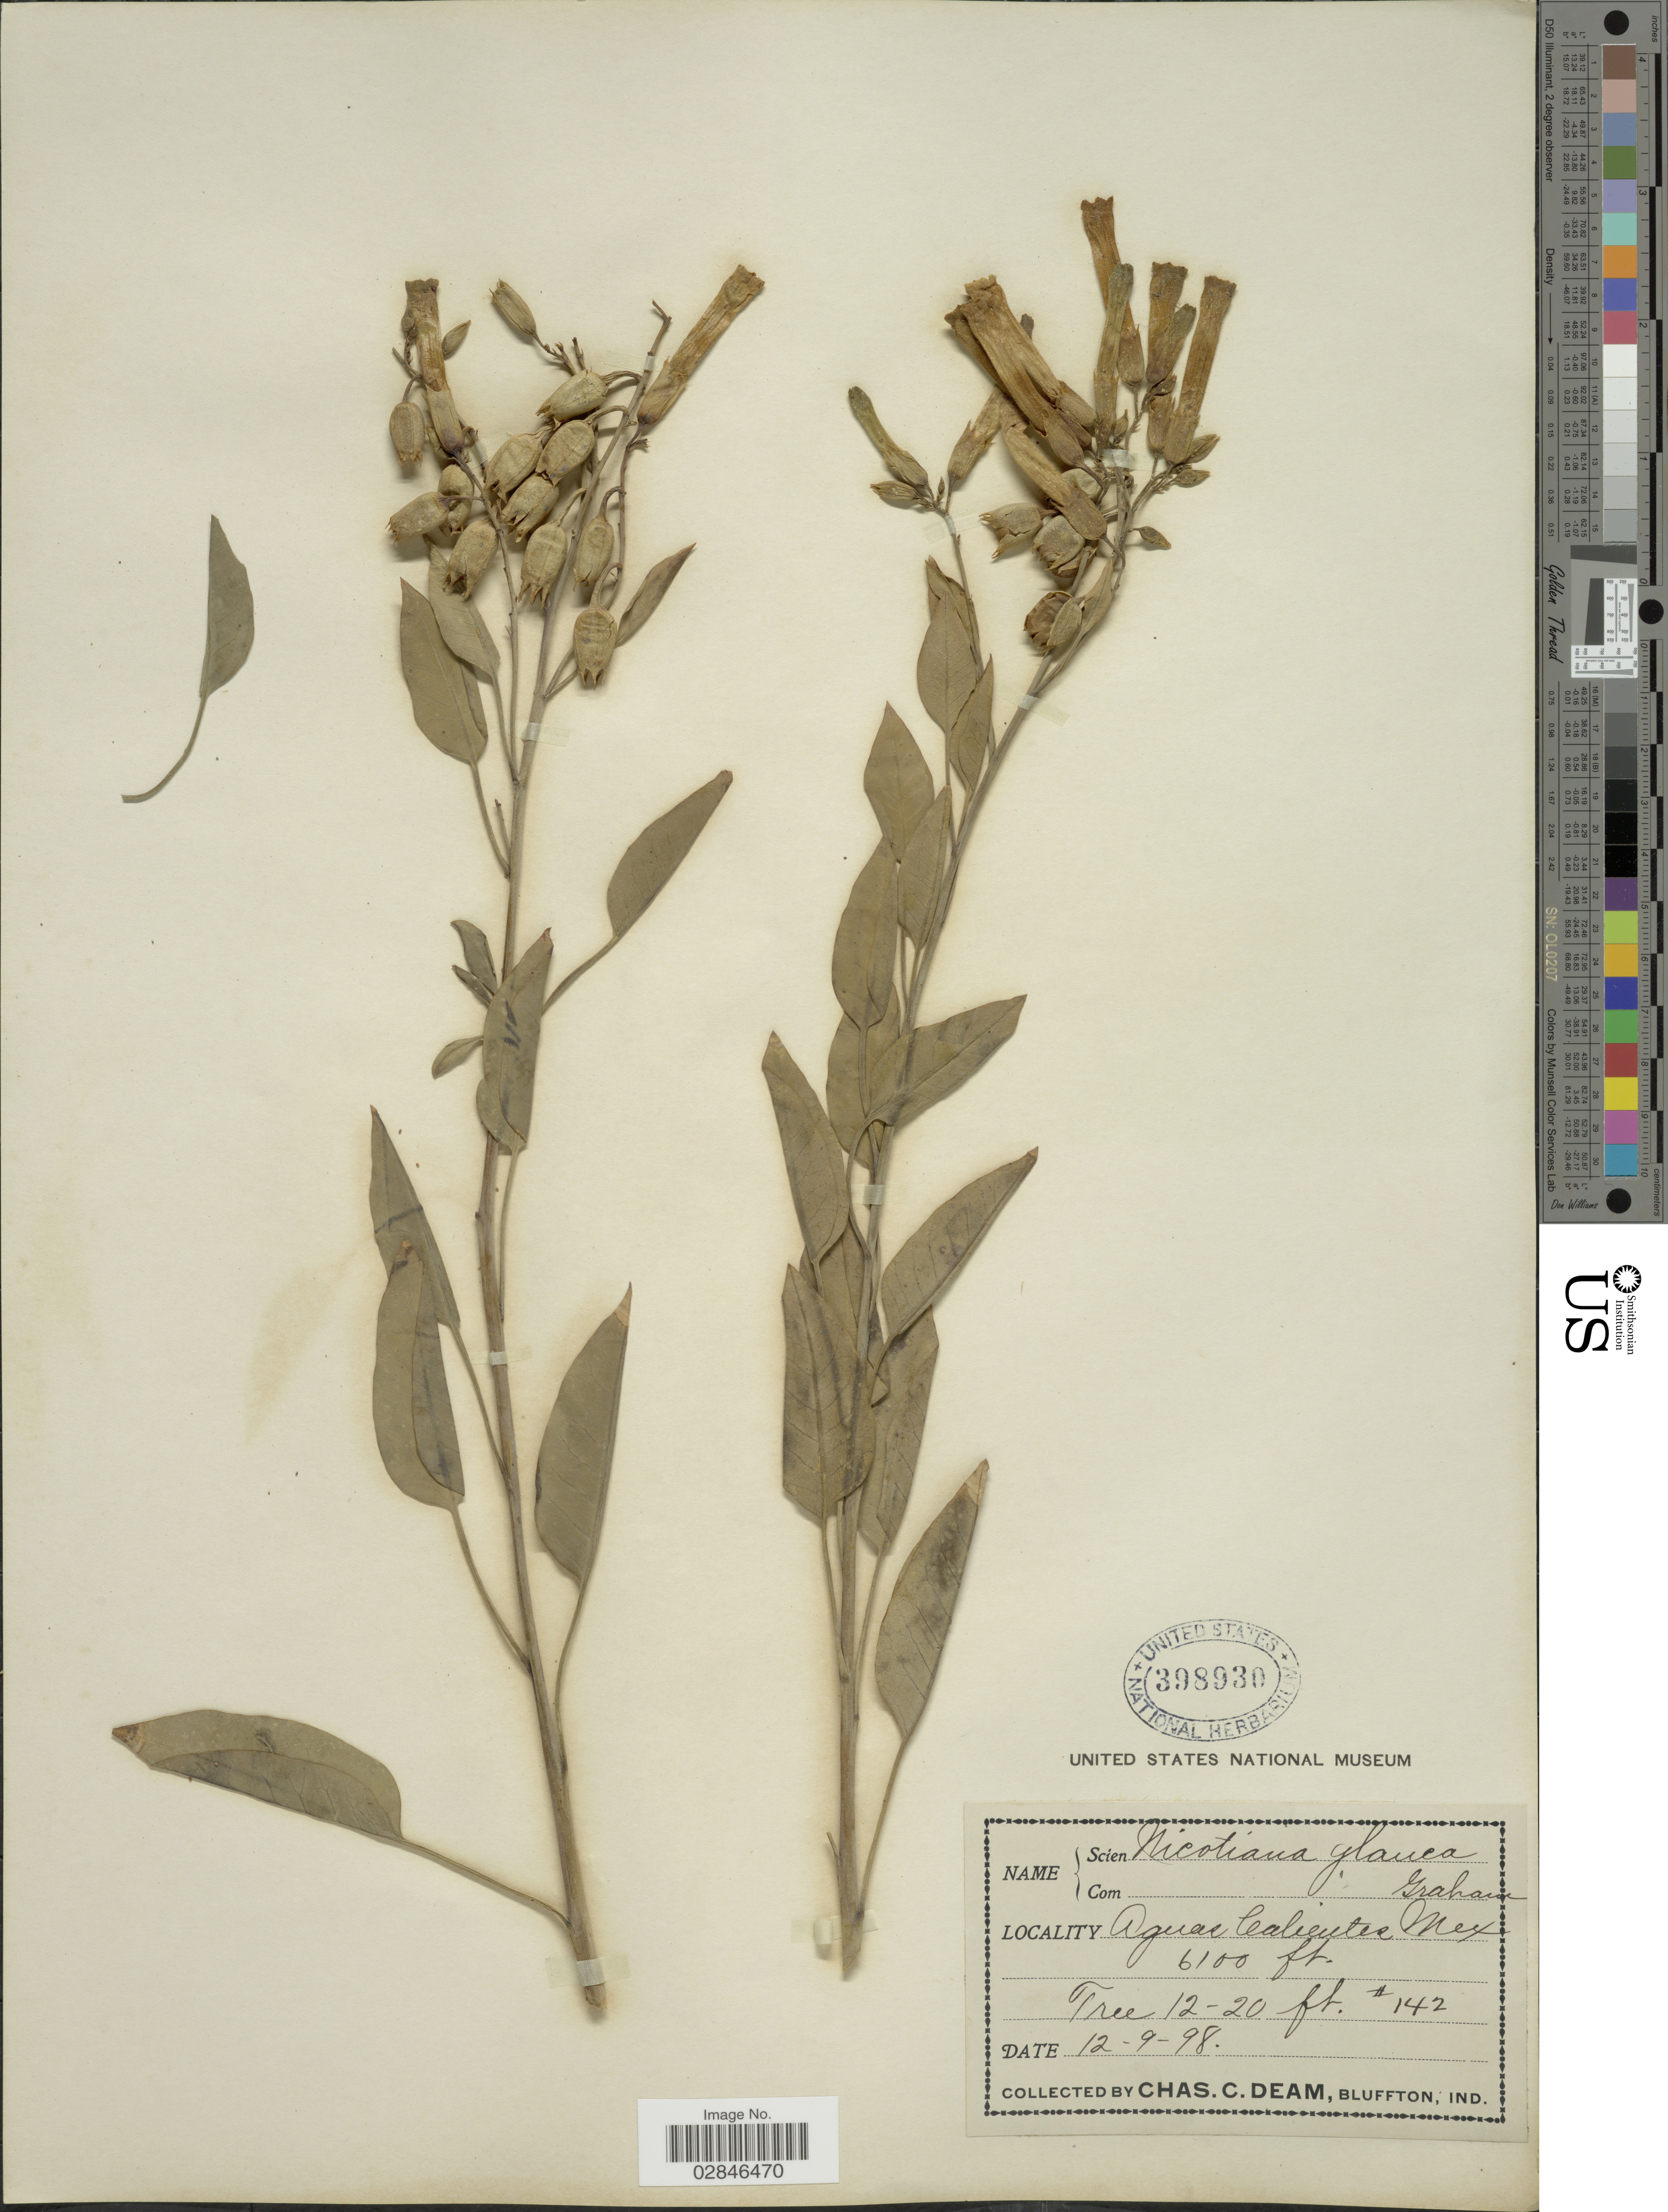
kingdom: Plantae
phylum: Tracheophyta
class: Magnoliopsida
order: Solanales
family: Solanaceae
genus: Nicotiana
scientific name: Nicotiana glauca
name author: Graham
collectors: C. C. Deam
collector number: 142?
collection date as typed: Transcribed d/m/y: 12/9/98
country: Mexico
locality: Aguas Calientes.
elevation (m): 1859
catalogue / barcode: US 398930